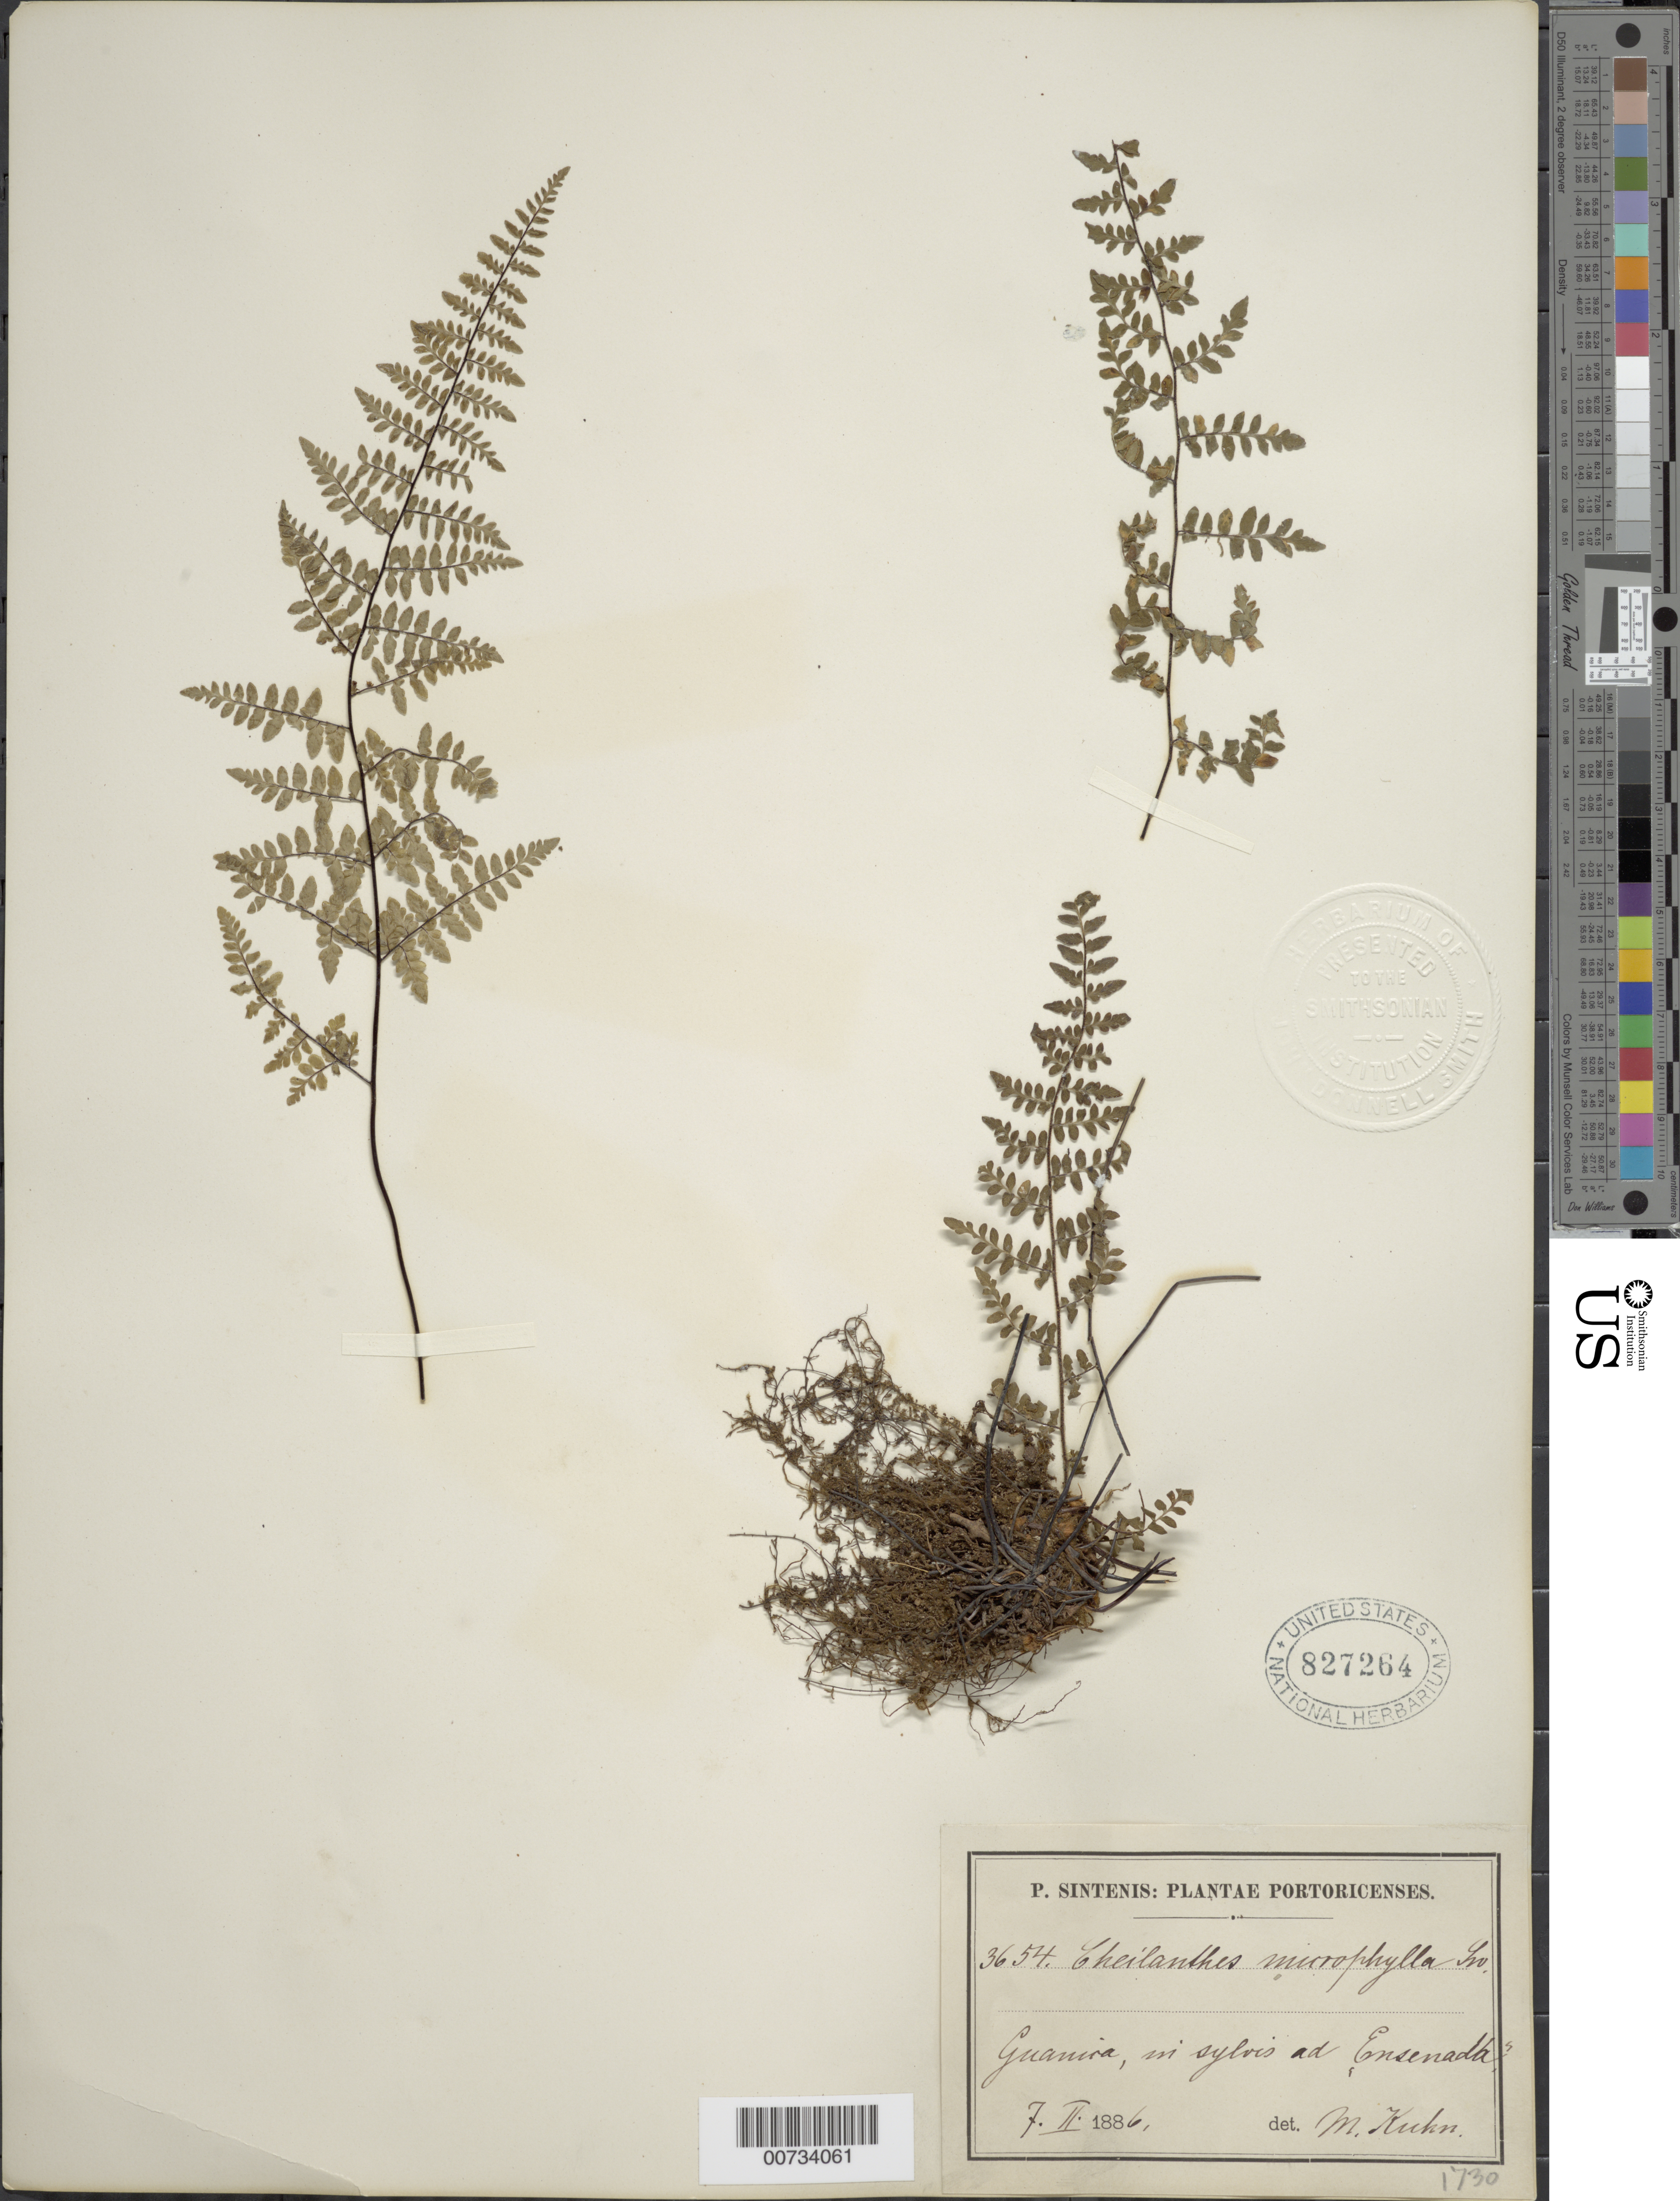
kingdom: Plantae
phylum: Tracheophyta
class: Polypodiopsida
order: Polypodiales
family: Pteridaceae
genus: Myriopteris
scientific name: Myriopteris microphylla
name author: (Sw.) Grusz & Windham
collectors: P. Sintenis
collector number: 3654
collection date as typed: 07 Feb 1886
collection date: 1886-02-07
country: Puerto Rico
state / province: Guánica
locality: Guanica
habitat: In sylvis ad Ensenada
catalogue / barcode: US 827264